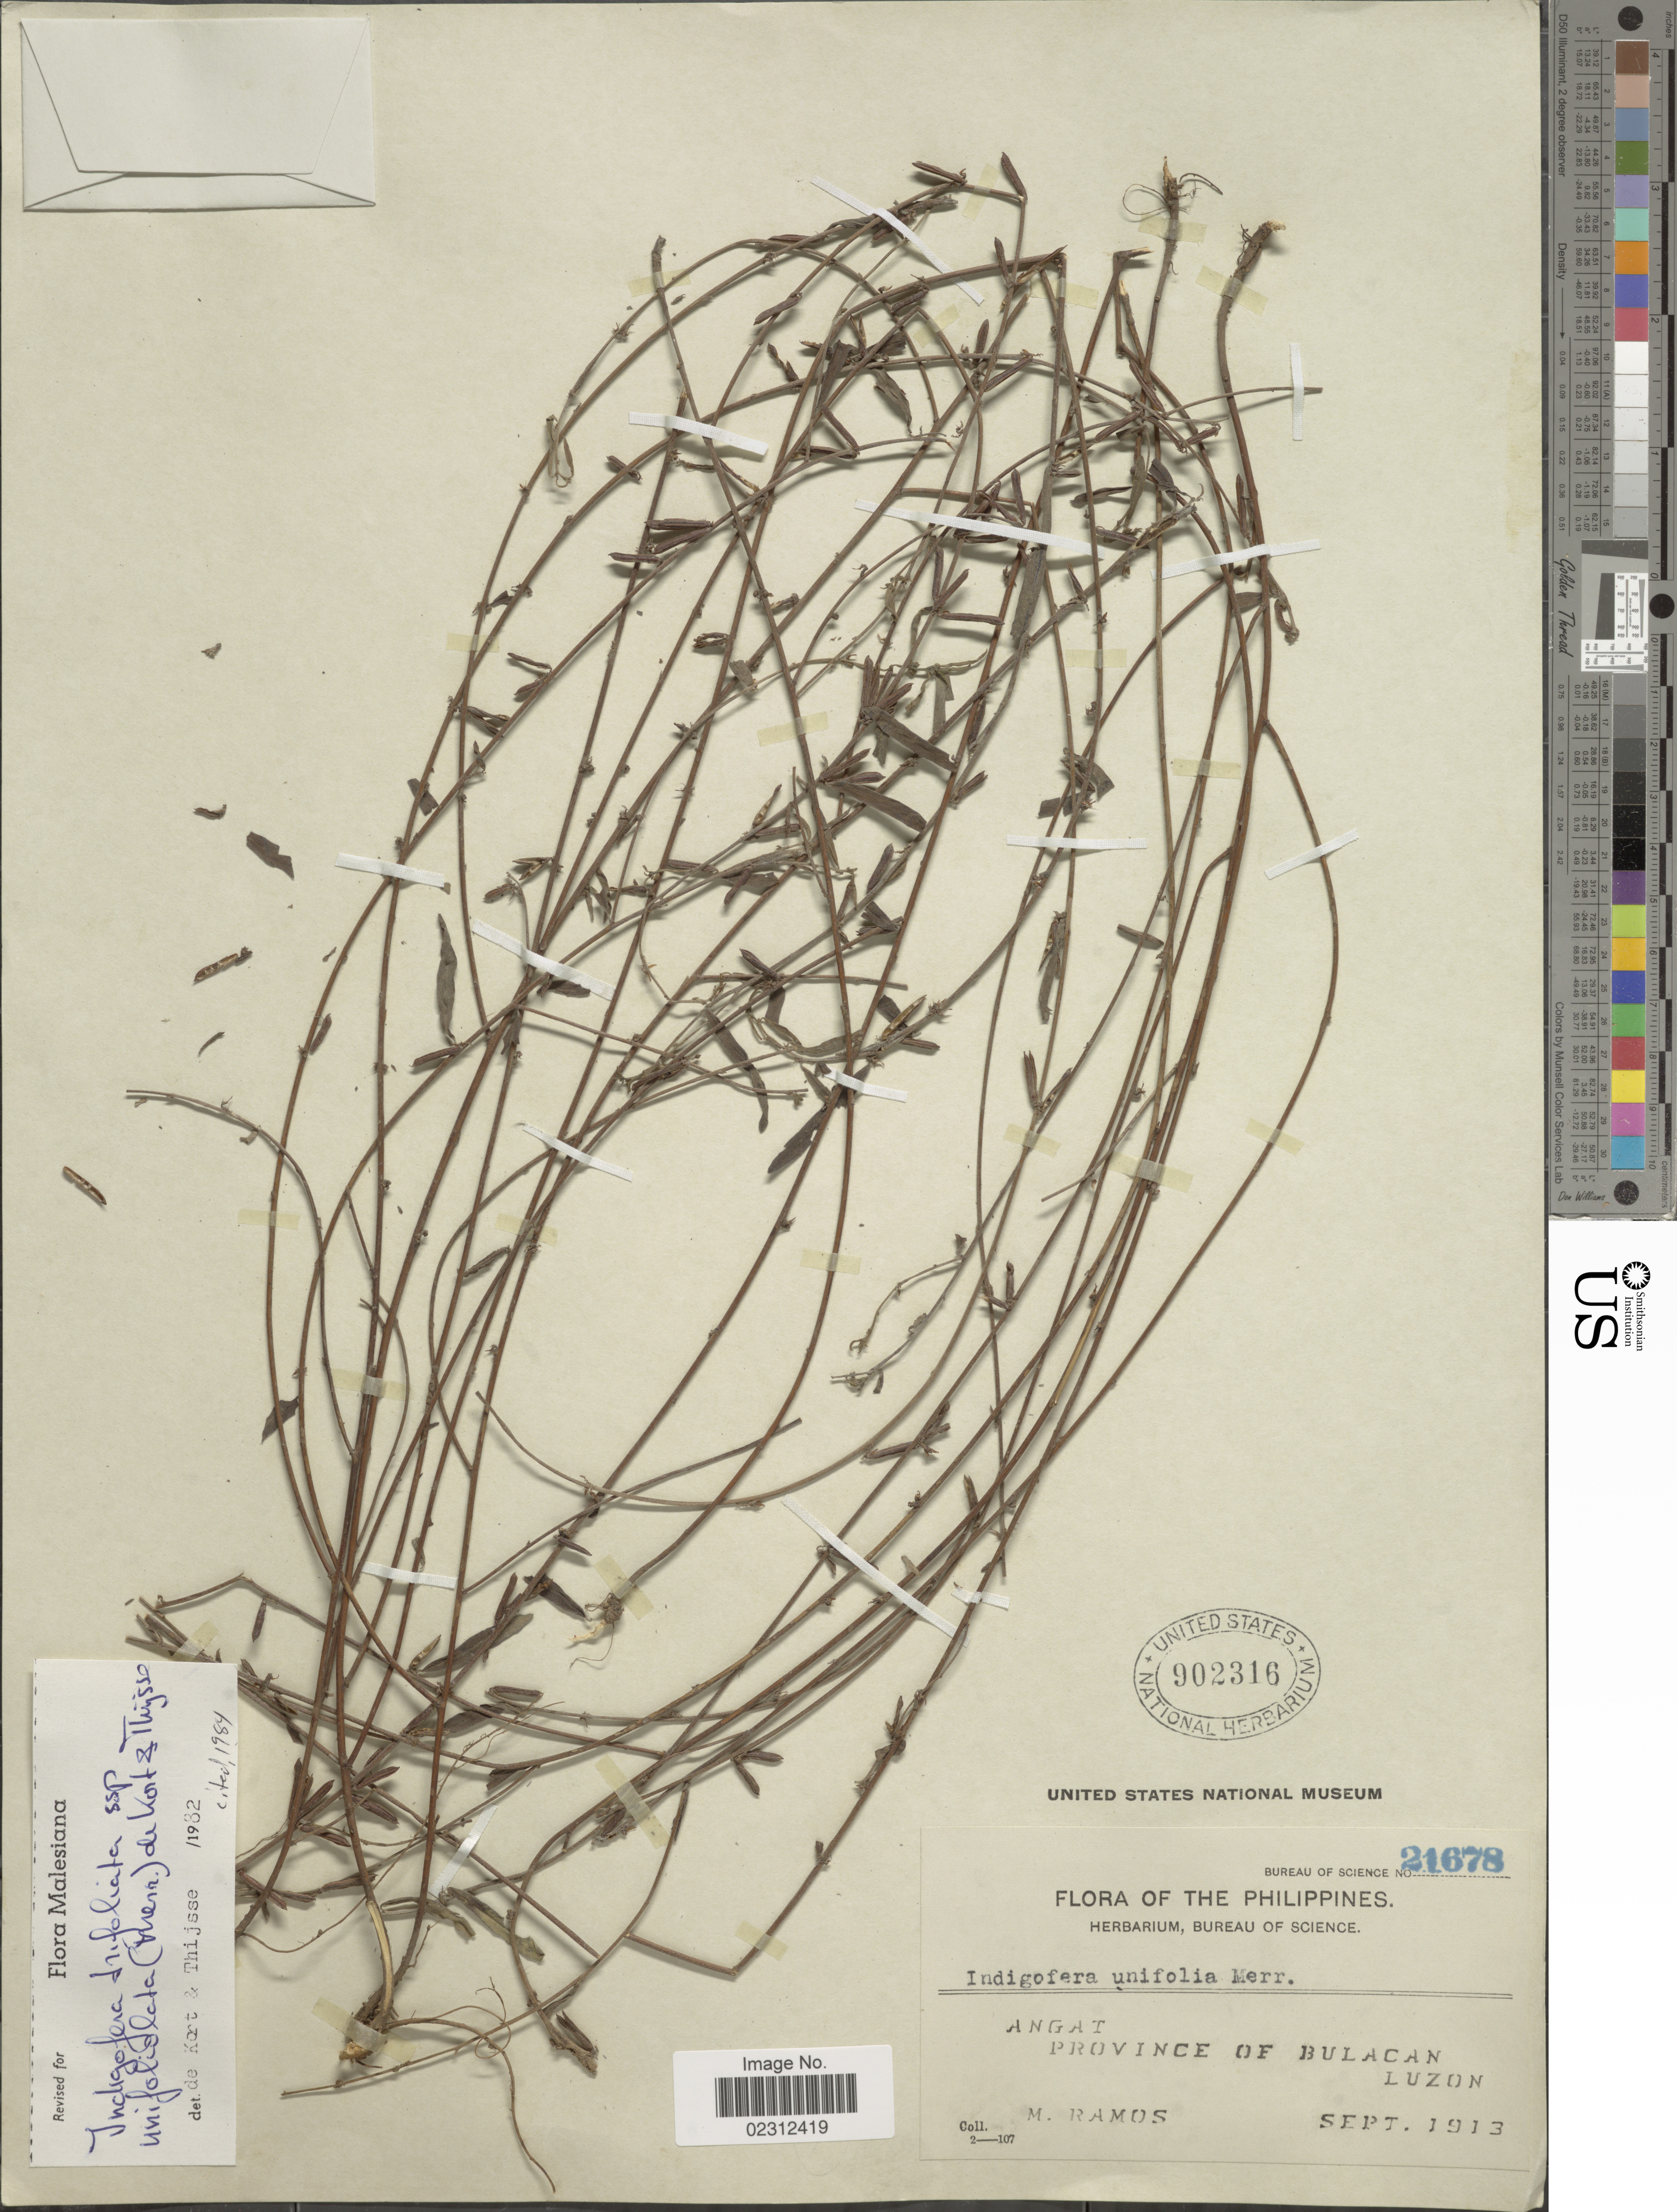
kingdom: Plantae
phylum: Tracheophyta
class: Magnoliopsida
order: Fabales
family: Fabaceae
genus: Indigofera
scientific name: Indigofera trifoliata subsp. unifoliolata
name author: (Merr.) De Kort & G. Thijsse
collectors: M. Ramos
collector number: Bureau of Science 21678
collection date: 1913-09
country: Philippines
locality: Angat, Province of Bulacan, Luzon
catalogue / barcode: US 902316